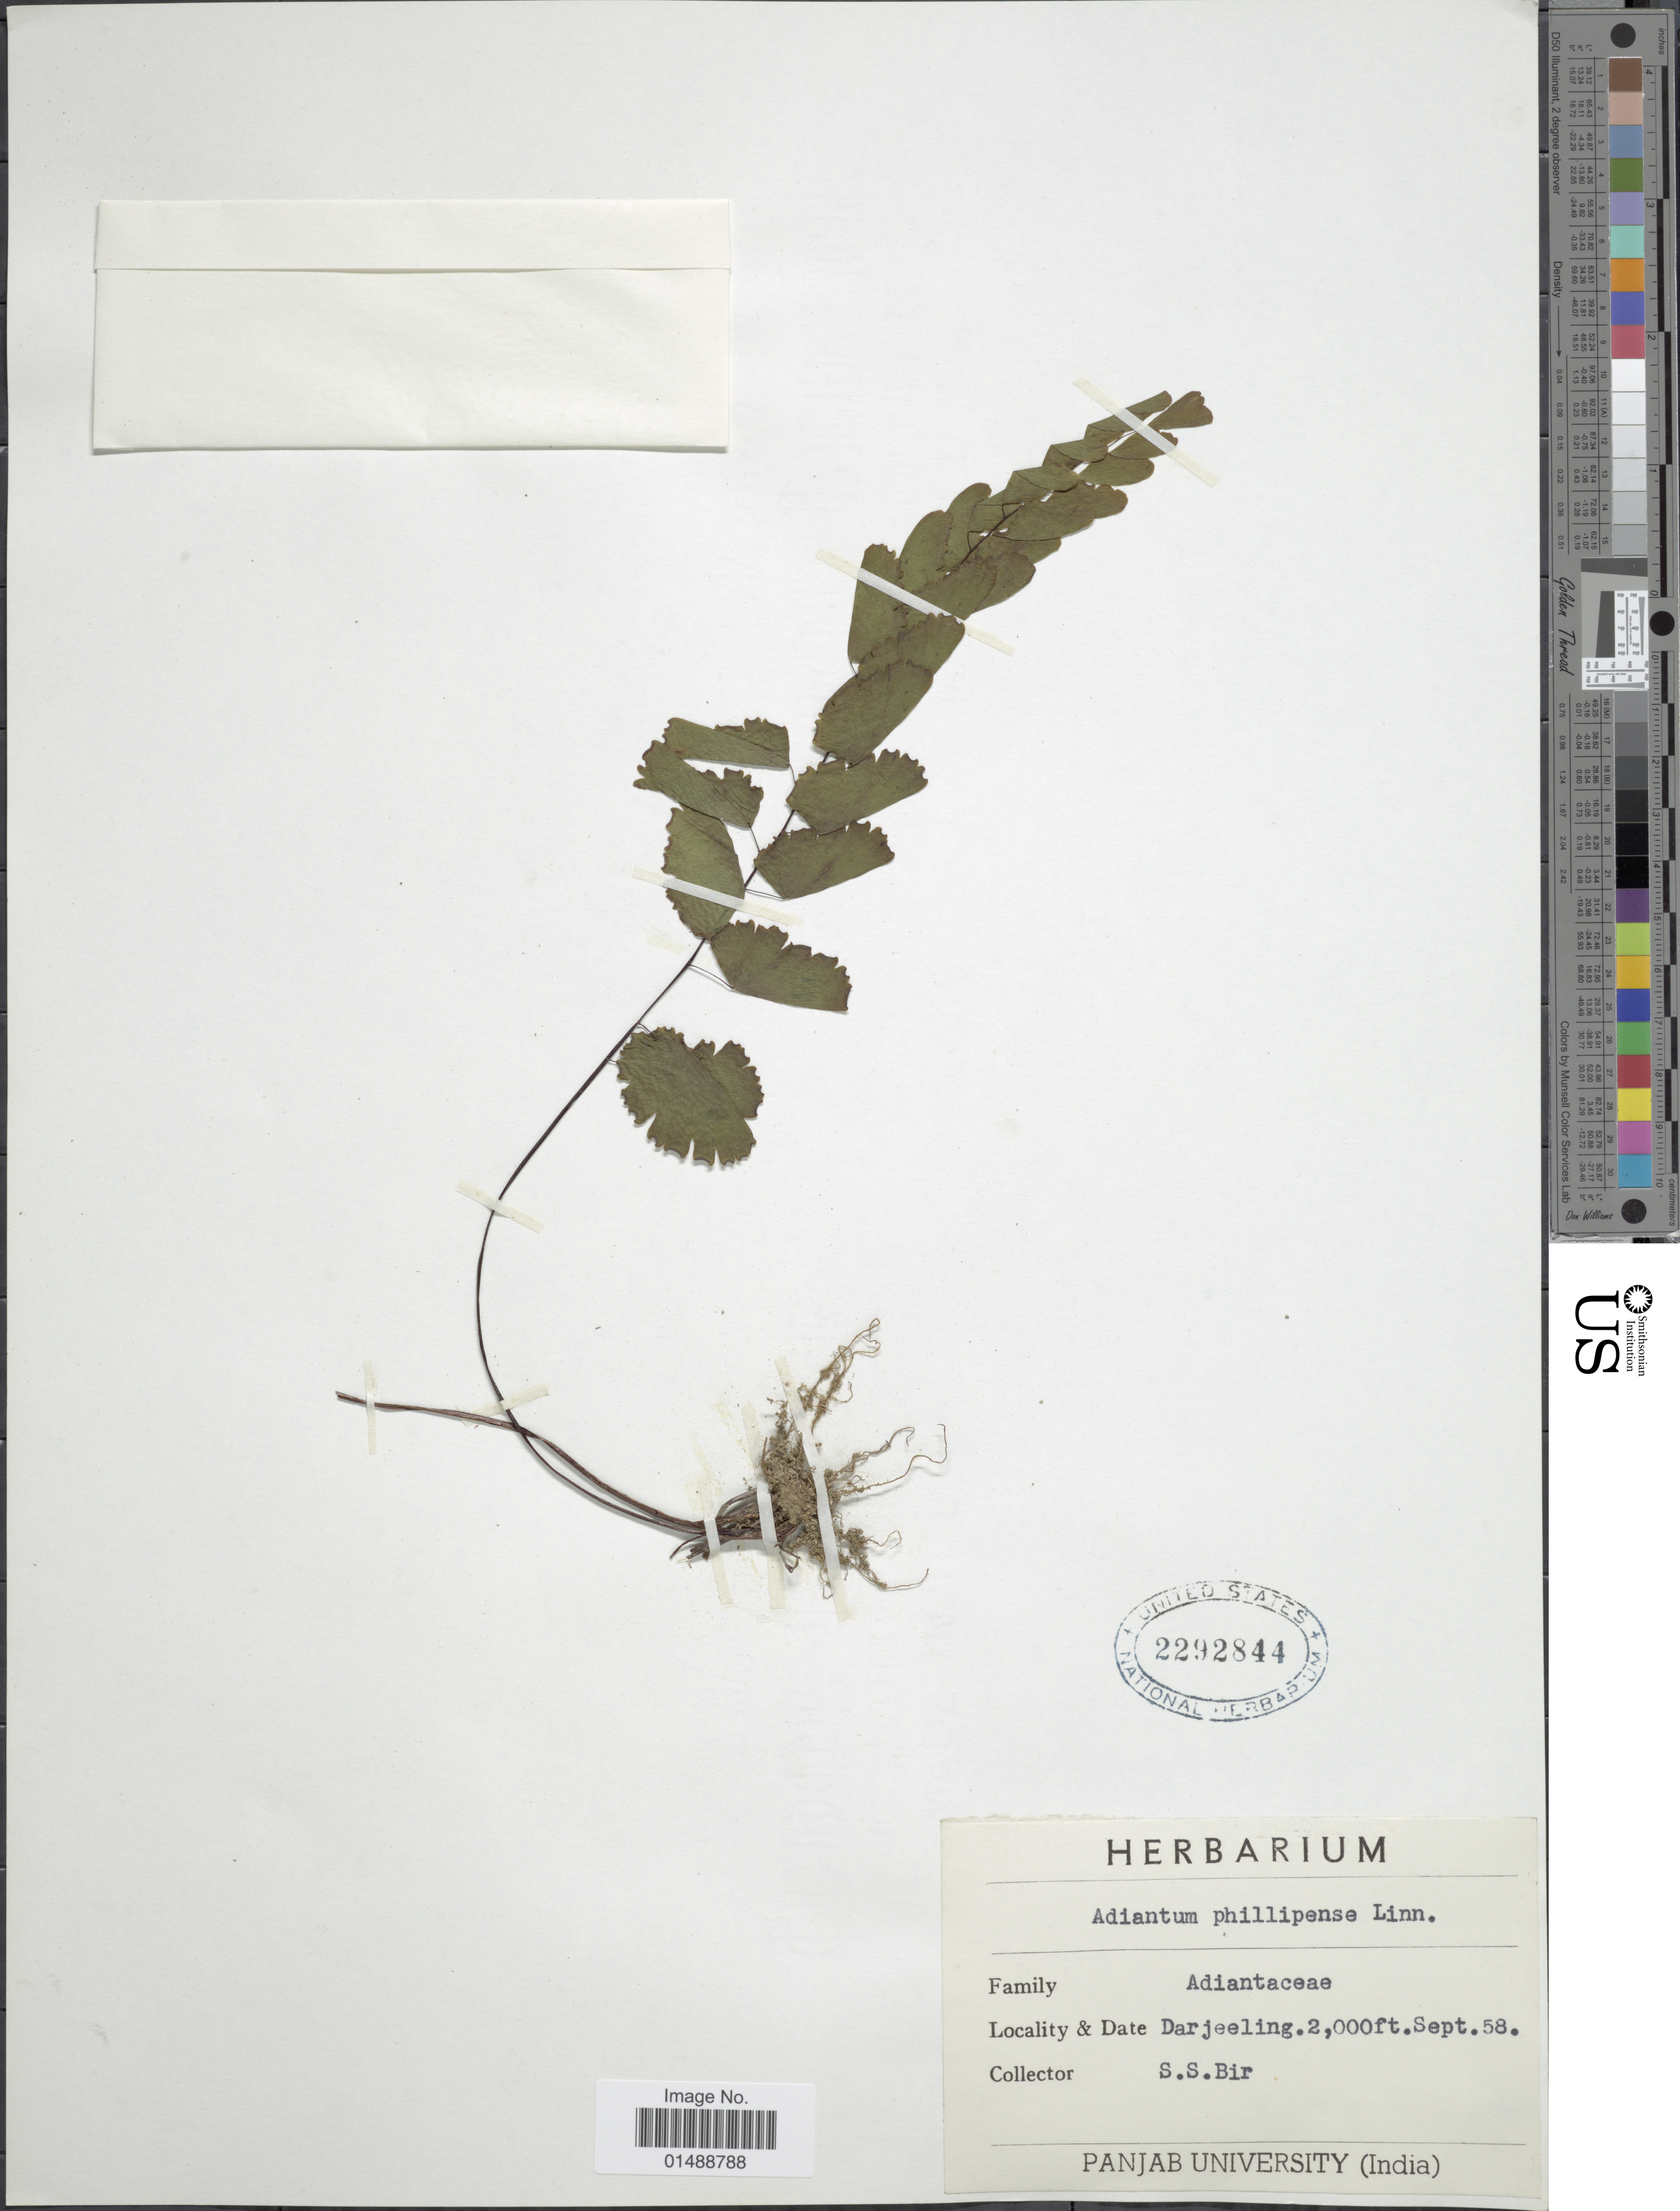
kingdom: Plantae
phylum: Tracheophyta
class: Polypodiopsida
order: Polypodiales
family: Pteridaceae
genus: Adiantum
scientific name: Adiantum philippense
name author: L.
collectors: S. S. Bir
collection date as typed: Transcribed d/m/y: /9/58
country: India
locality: Darjeeling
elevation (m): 610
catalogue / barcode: US 2292844